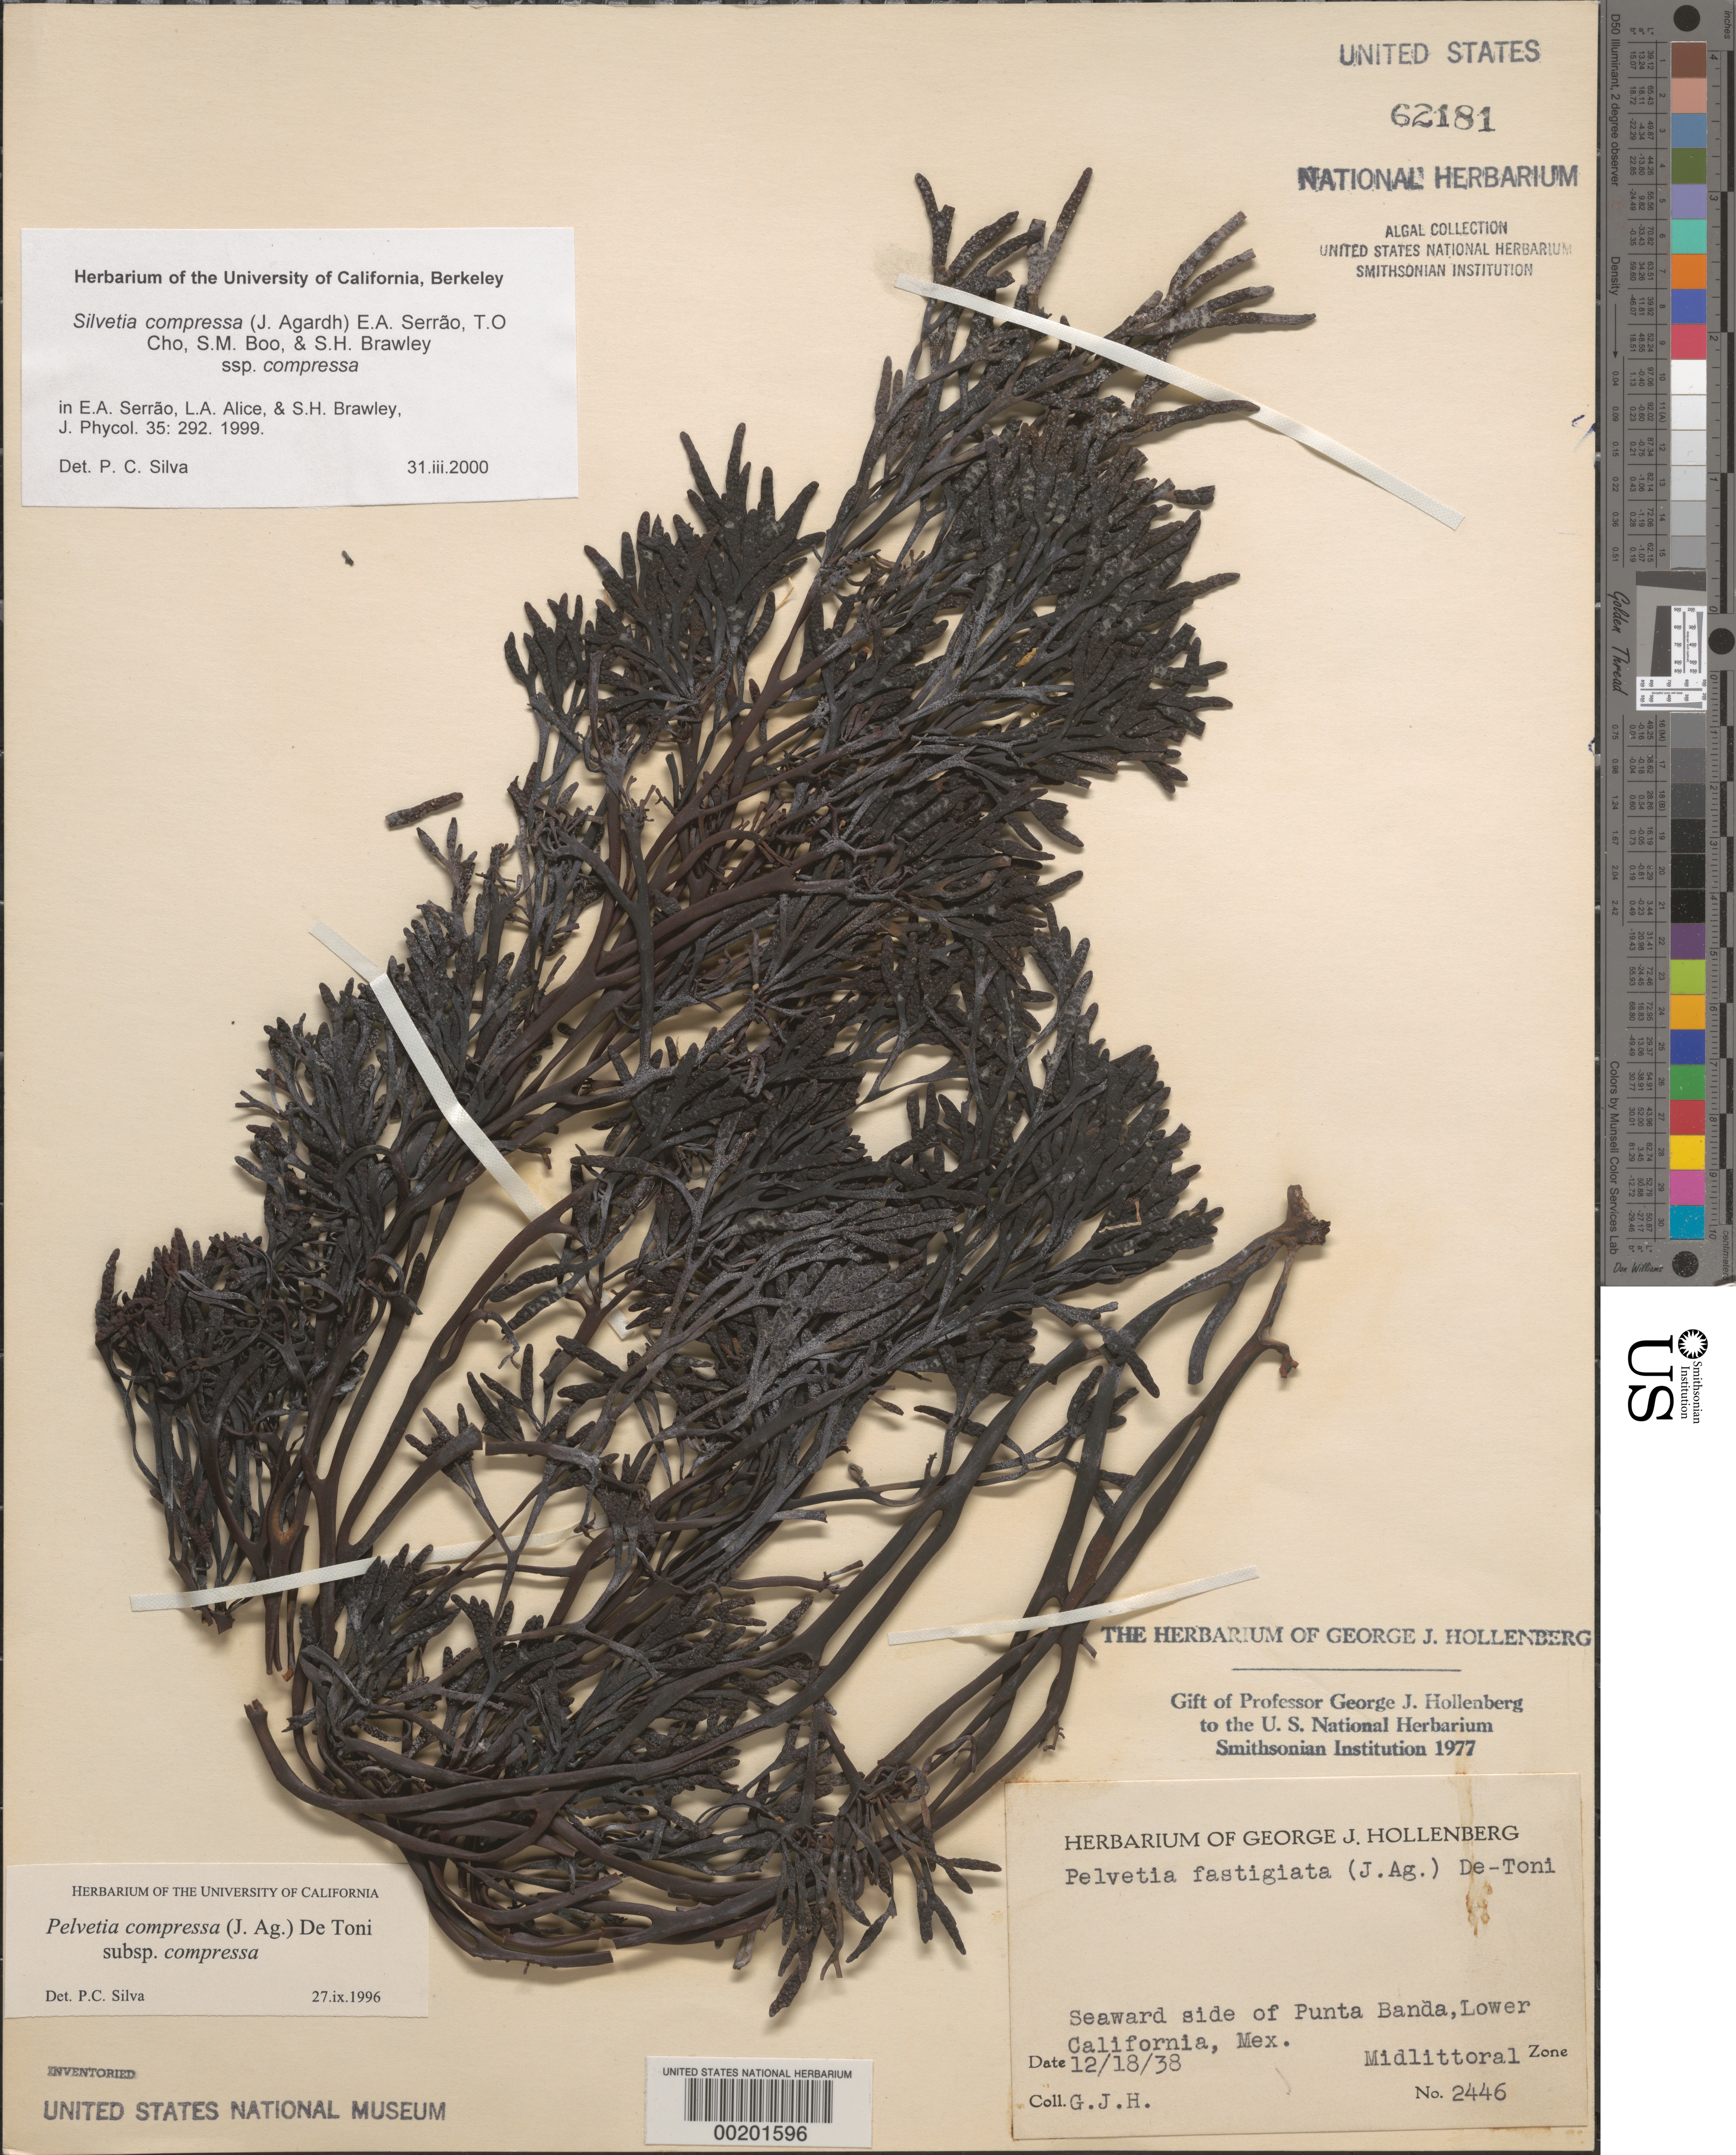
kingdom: Chromista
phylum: Ochrophyta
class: Phaeophyceae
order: Fucales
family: Fucaceae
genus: Silvetia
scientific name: Silvetia compressa subsp. compressa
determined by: Silva, P. C.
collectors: G. Hollenberg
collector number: GJH 2446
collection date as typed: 18 Dec 1938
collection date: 1938-12-18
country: Mexico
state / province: Baja California Norte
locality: Seaward side of Punta Banda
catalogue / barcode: US 62181